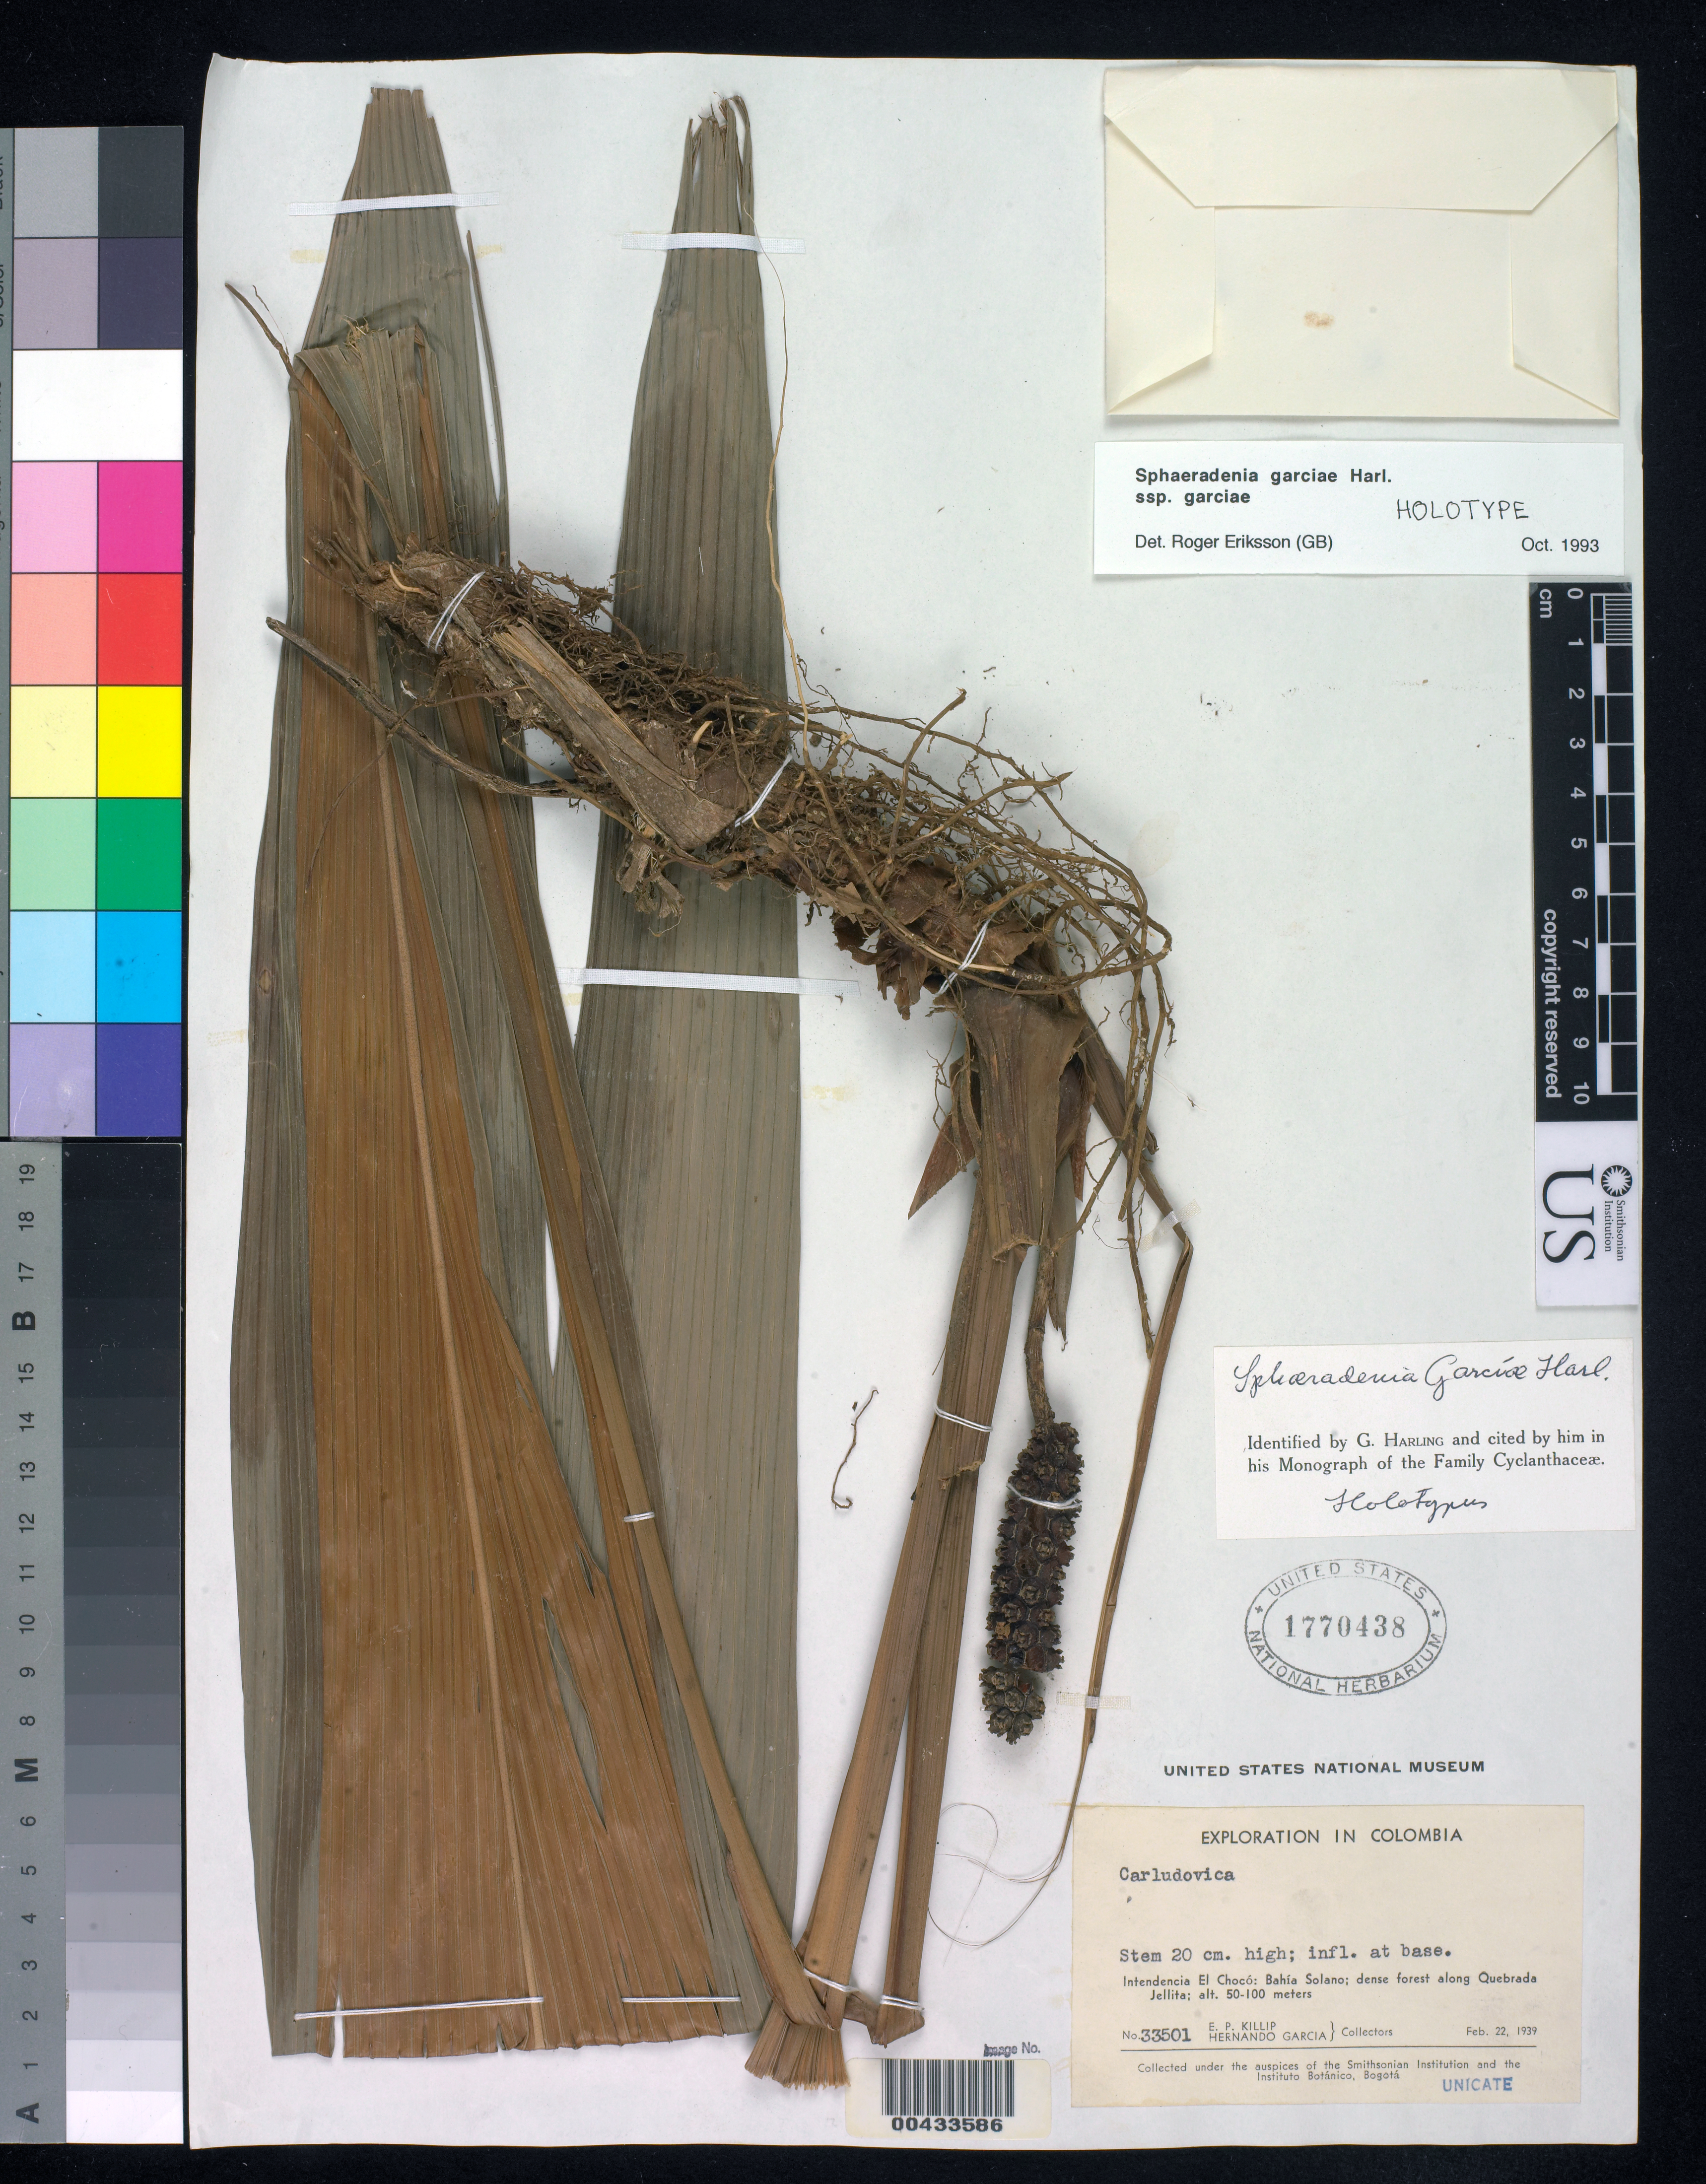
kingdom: Plantae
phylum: Tracheophyta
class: Liliopsida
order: Pandanales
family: Cyclanthaceae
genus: Sphaeradenia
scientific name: Sphaeradenia garciae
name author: Harling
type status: Holotype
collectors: E. P. Killip & H. García Barriga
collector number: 33501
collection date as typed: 22 Feb 1939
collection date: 1939-02-22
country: Colombia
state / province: Chocó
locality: Bahia Solano, Quebrada JelLita.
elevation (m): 50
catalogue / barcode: US 1770438